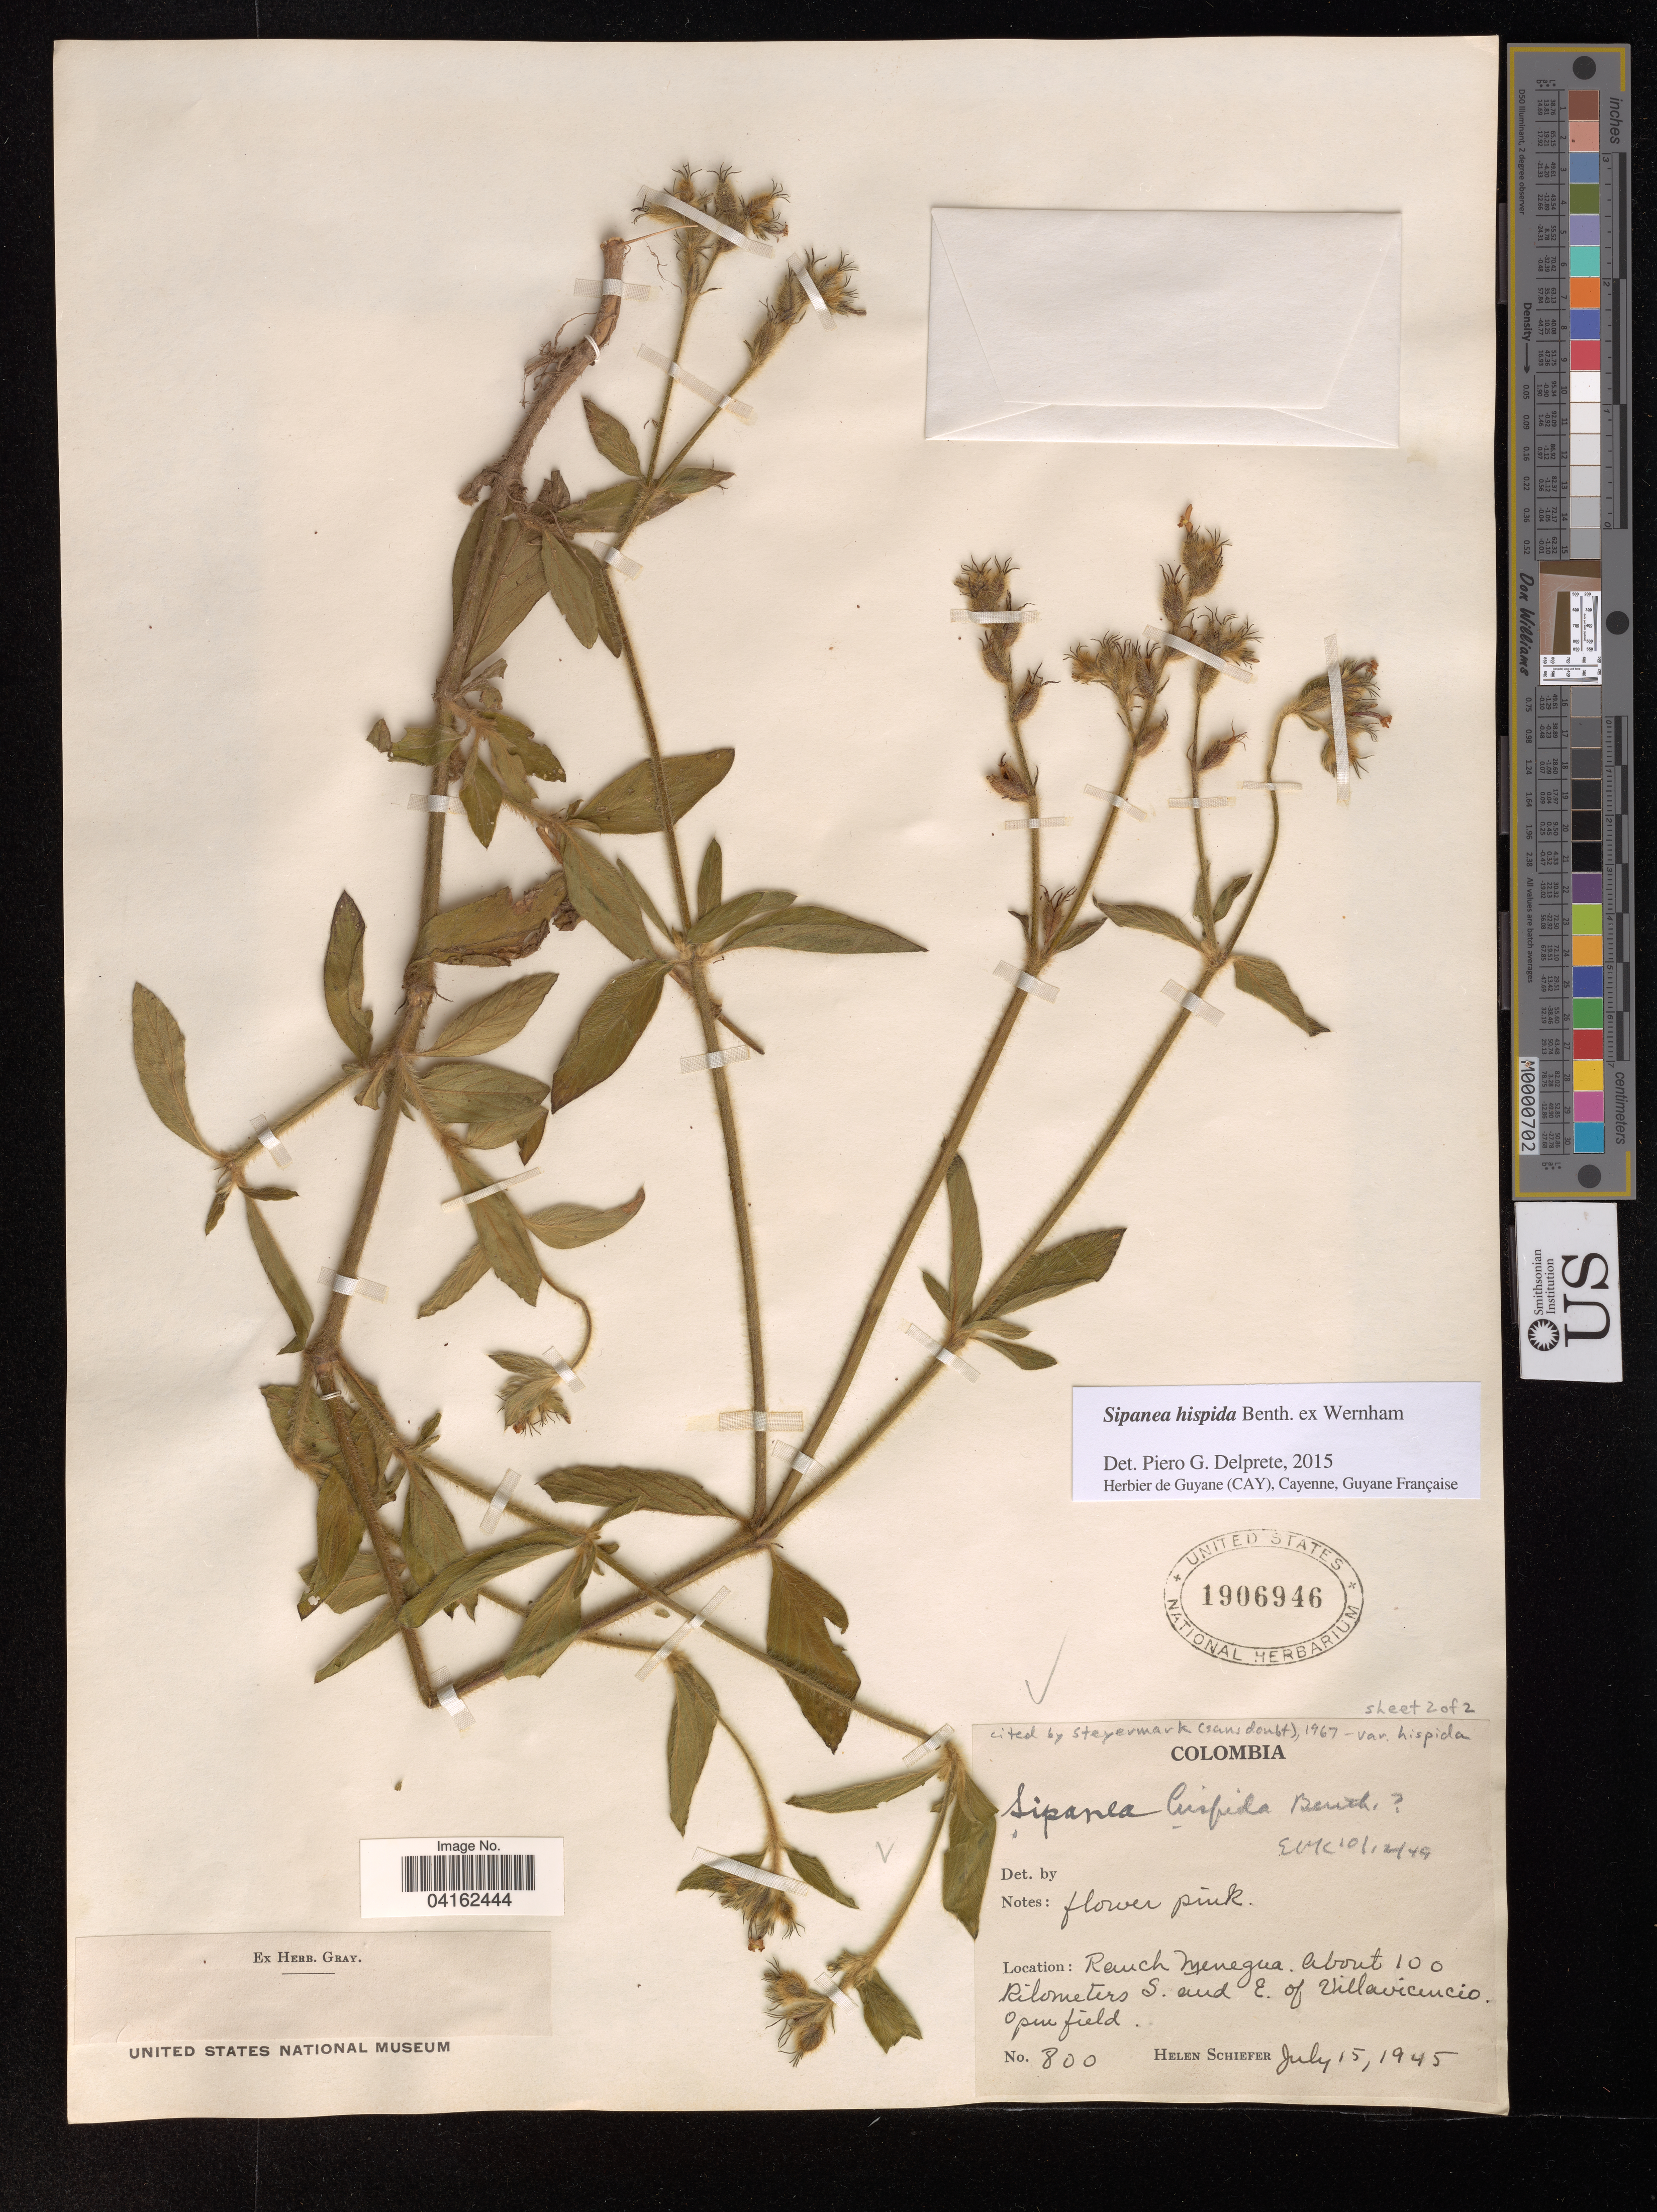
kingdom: Plantae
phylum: Tracheophyta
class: Magnoliopsida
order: Gentianales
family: Rubiaceae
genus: Sipanea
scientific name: Sipanea hispida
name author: Benth. ex Wernham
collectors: H. Schiefer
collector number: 800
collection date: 1945-07-15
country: Colombia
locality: Ranch Menegua. About 100 kilometers S. and E. of Villavicencio.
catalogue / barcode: US 1906946